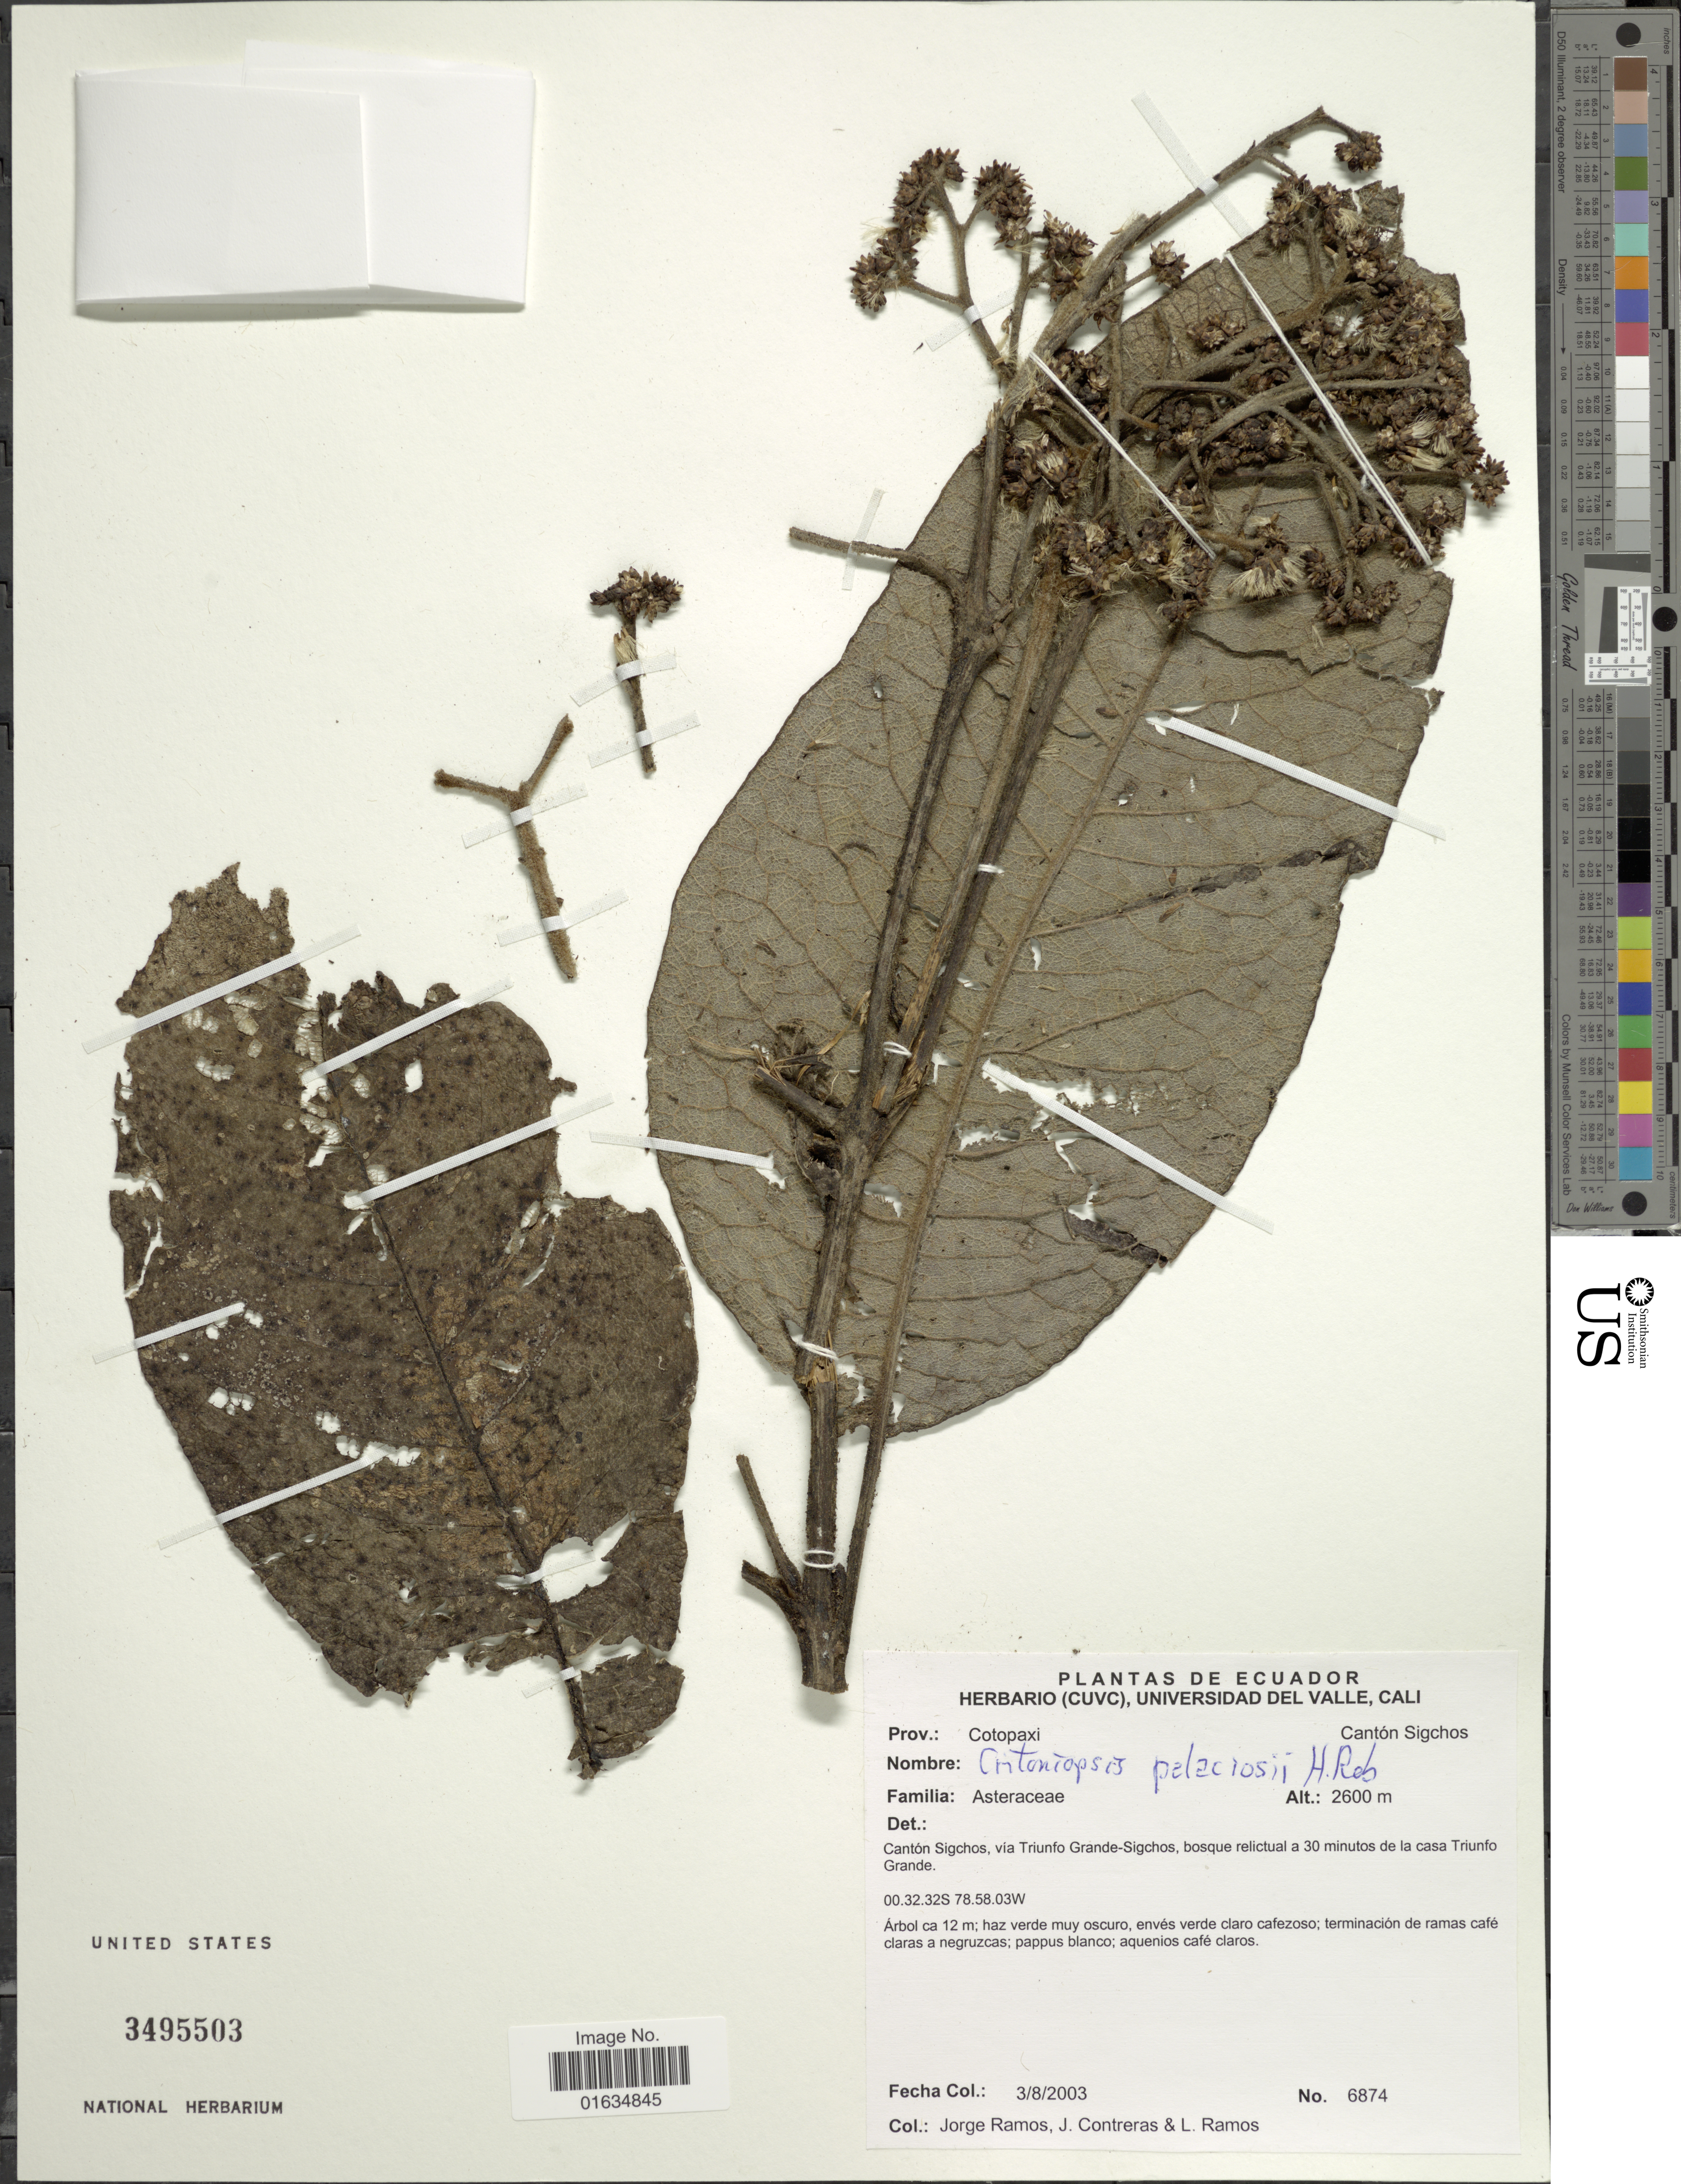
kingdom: Plantae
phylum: Tracheophyta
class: Magnoliopsida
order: Asterales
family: Asteraceae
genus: Critoniopsis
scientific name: Critoniopsis palaciosii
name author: H. Rob.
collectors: J. Ramos, J. Contreras & L. Ramos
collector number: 6874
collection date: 2003-08-03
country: Ecuador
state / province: Cotopaxi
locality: Prov. Cotopaxi, Canton Sigchos, Canton Sigchos, via Triunfo Grande-Sigchos, bosque relictual a 30 minutos de la casa Triunfo Grande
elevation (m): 2600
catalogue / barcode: US 3495503